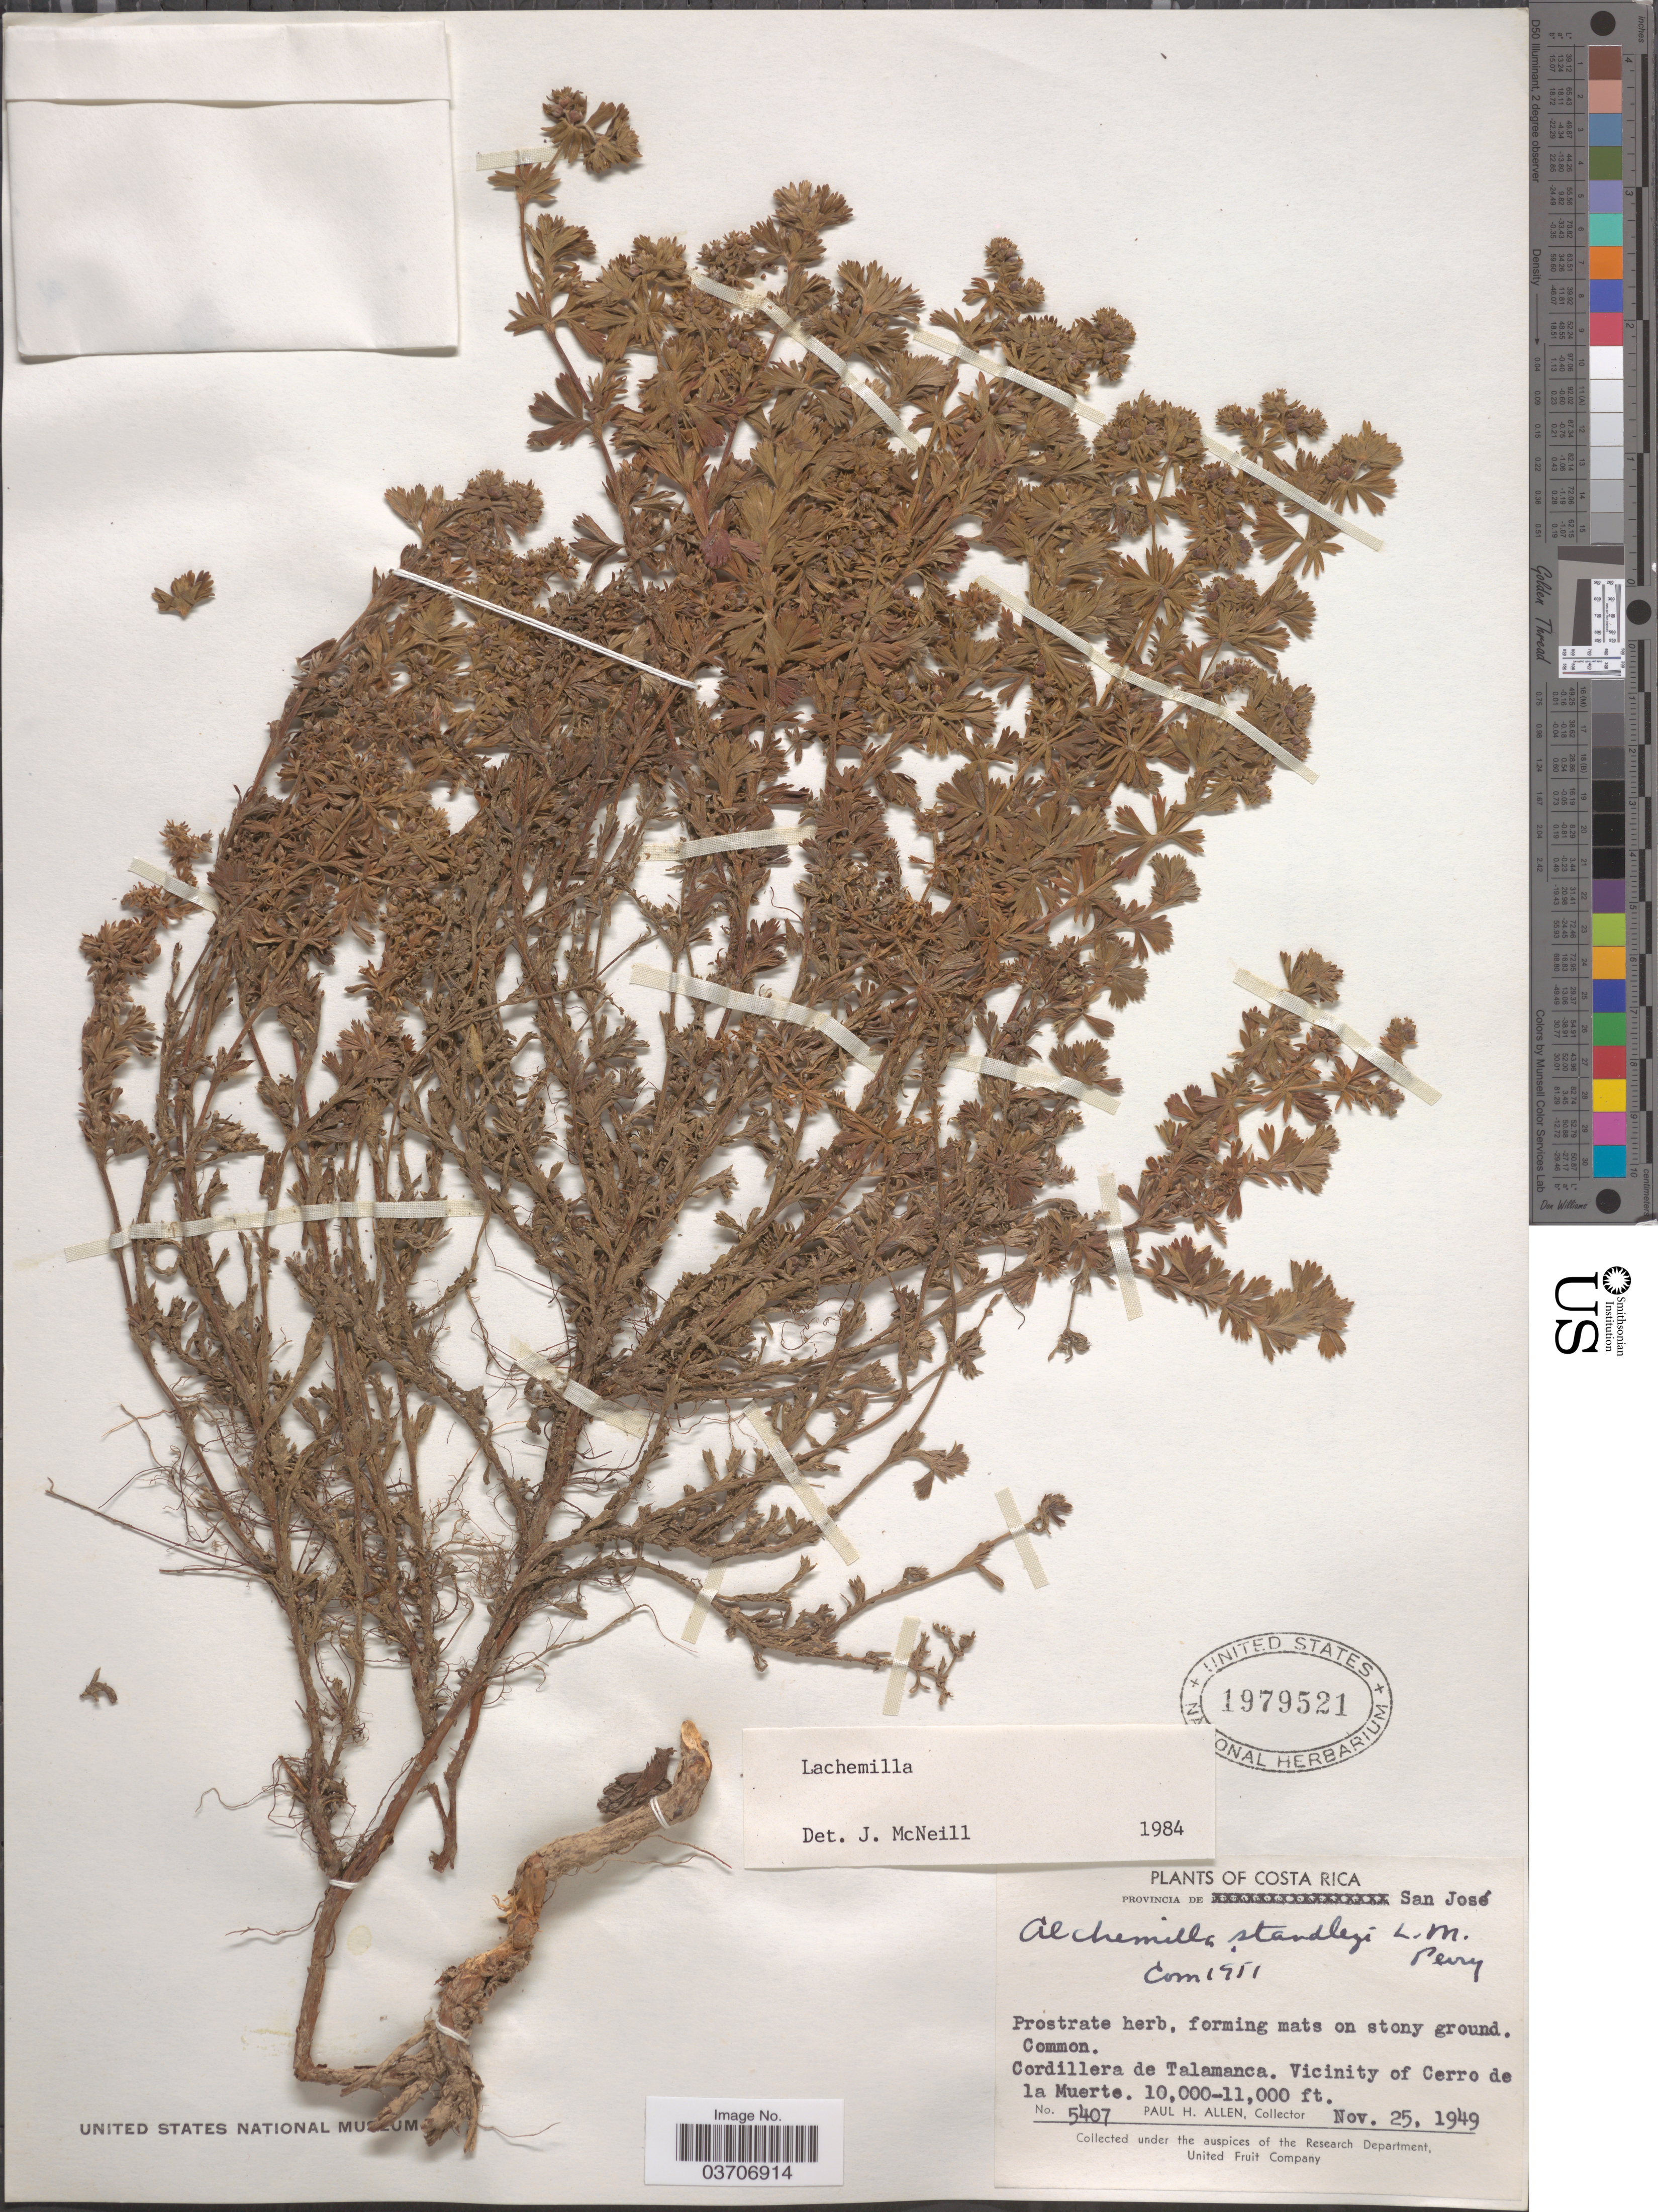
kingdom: Plantae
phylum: Tracheophyta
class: Magnoliopsida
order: Rosales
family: Rosaceae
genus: Lachemilla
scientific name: Lachemilla sp.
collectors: P. H. Allen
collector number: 5407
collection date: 1949-11-25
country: Costa Rica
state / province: San José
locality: Cordillera de Talamanca. Vicinity of Cerro de la Muerte.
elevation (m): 3048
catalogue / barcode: US 1979521